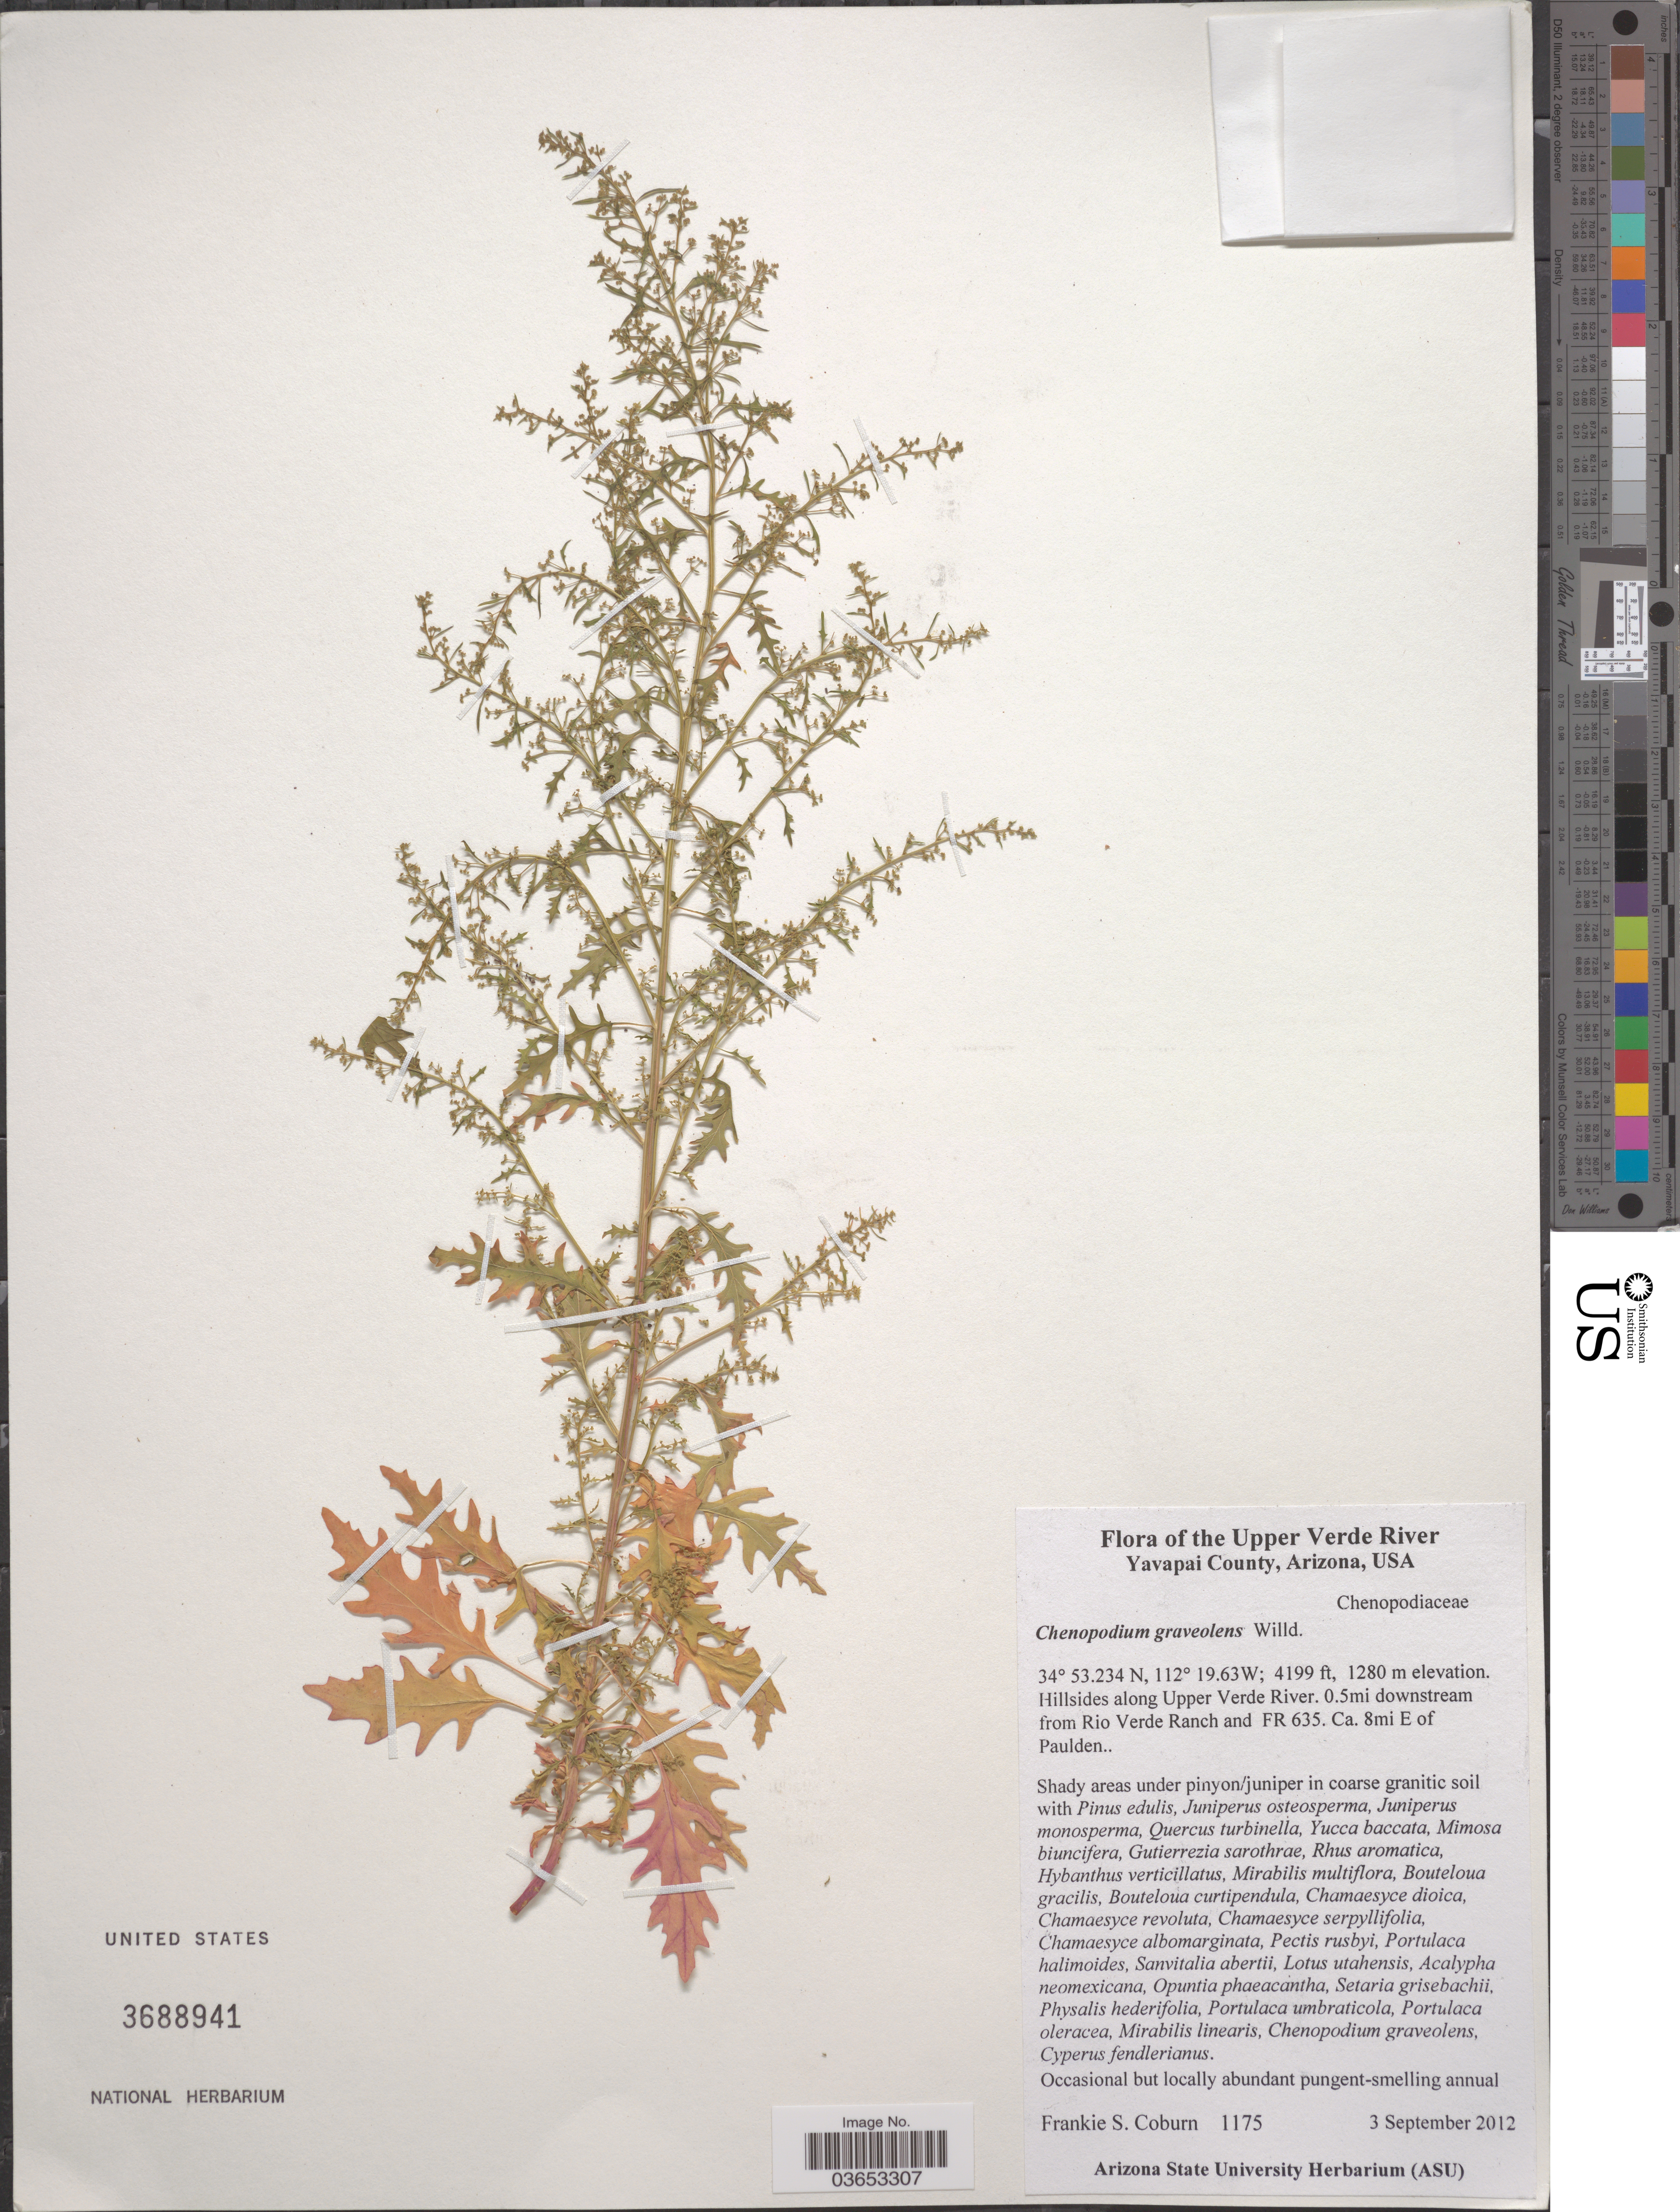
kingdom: Plantae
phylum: Tracheophyta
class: Magnoliopsida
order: Caryophyllales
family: Amaranthaceae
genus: Chenopodium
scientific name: Chenopodium graveolens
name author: Willd.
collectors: F. Coburn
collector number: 1175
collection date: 2012-09-03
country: United States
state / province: Arizona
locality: Upper Verde River Yavapai County. Hillsides along Upper Verde River. 0.5mi downstream from Rio Verde Ranch and FR 635. Ca. 8mi E of Paulden.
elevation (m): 1280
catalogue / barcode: US 3688941